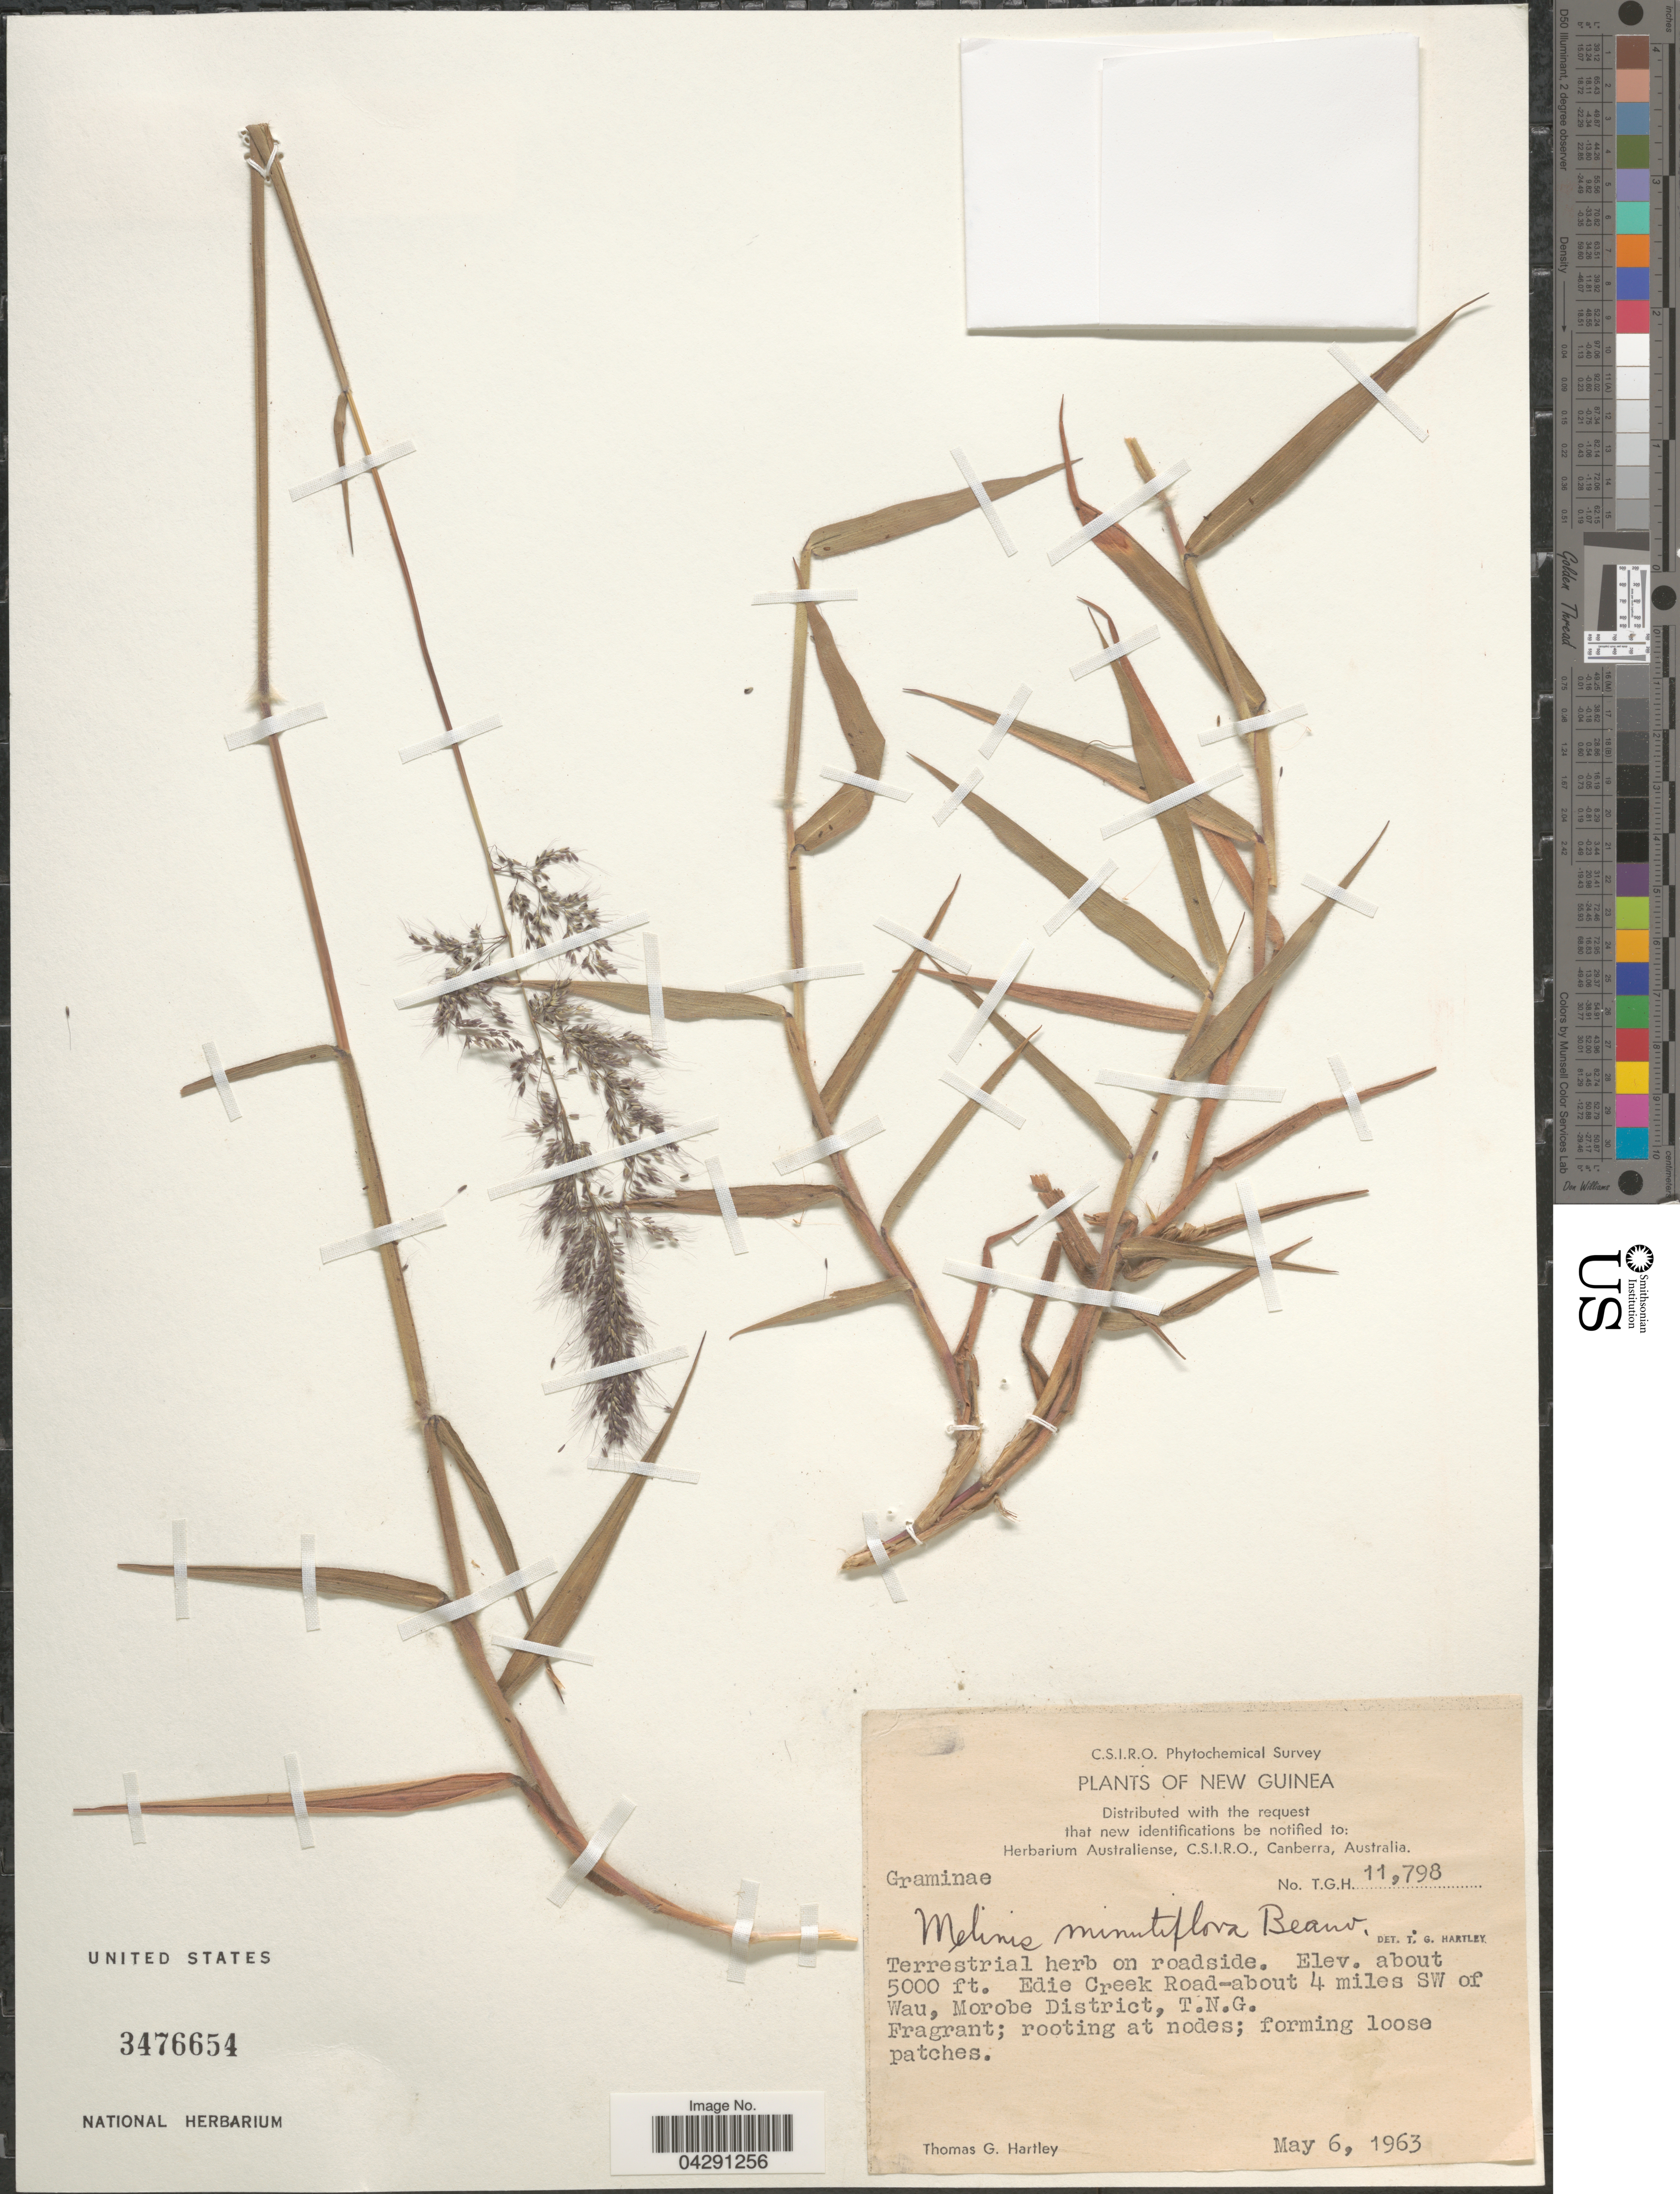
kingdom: Plantae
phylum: Tracheophyta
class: Liliopsida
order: Poales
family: Poaceae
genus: Melinis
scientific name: Melinis minutiflora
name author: P. Beauv.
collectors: T. G. Hartley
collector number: TGH11798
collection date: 1963-05-06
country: Papua New Guinea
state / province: Morobe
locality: C.S.I.R.O. Phytochemical Survey. Edie Creek Road-about 4 miles SW of Wau, Morobe District, T.N.G.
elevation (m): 1524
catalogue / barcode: US 3476654